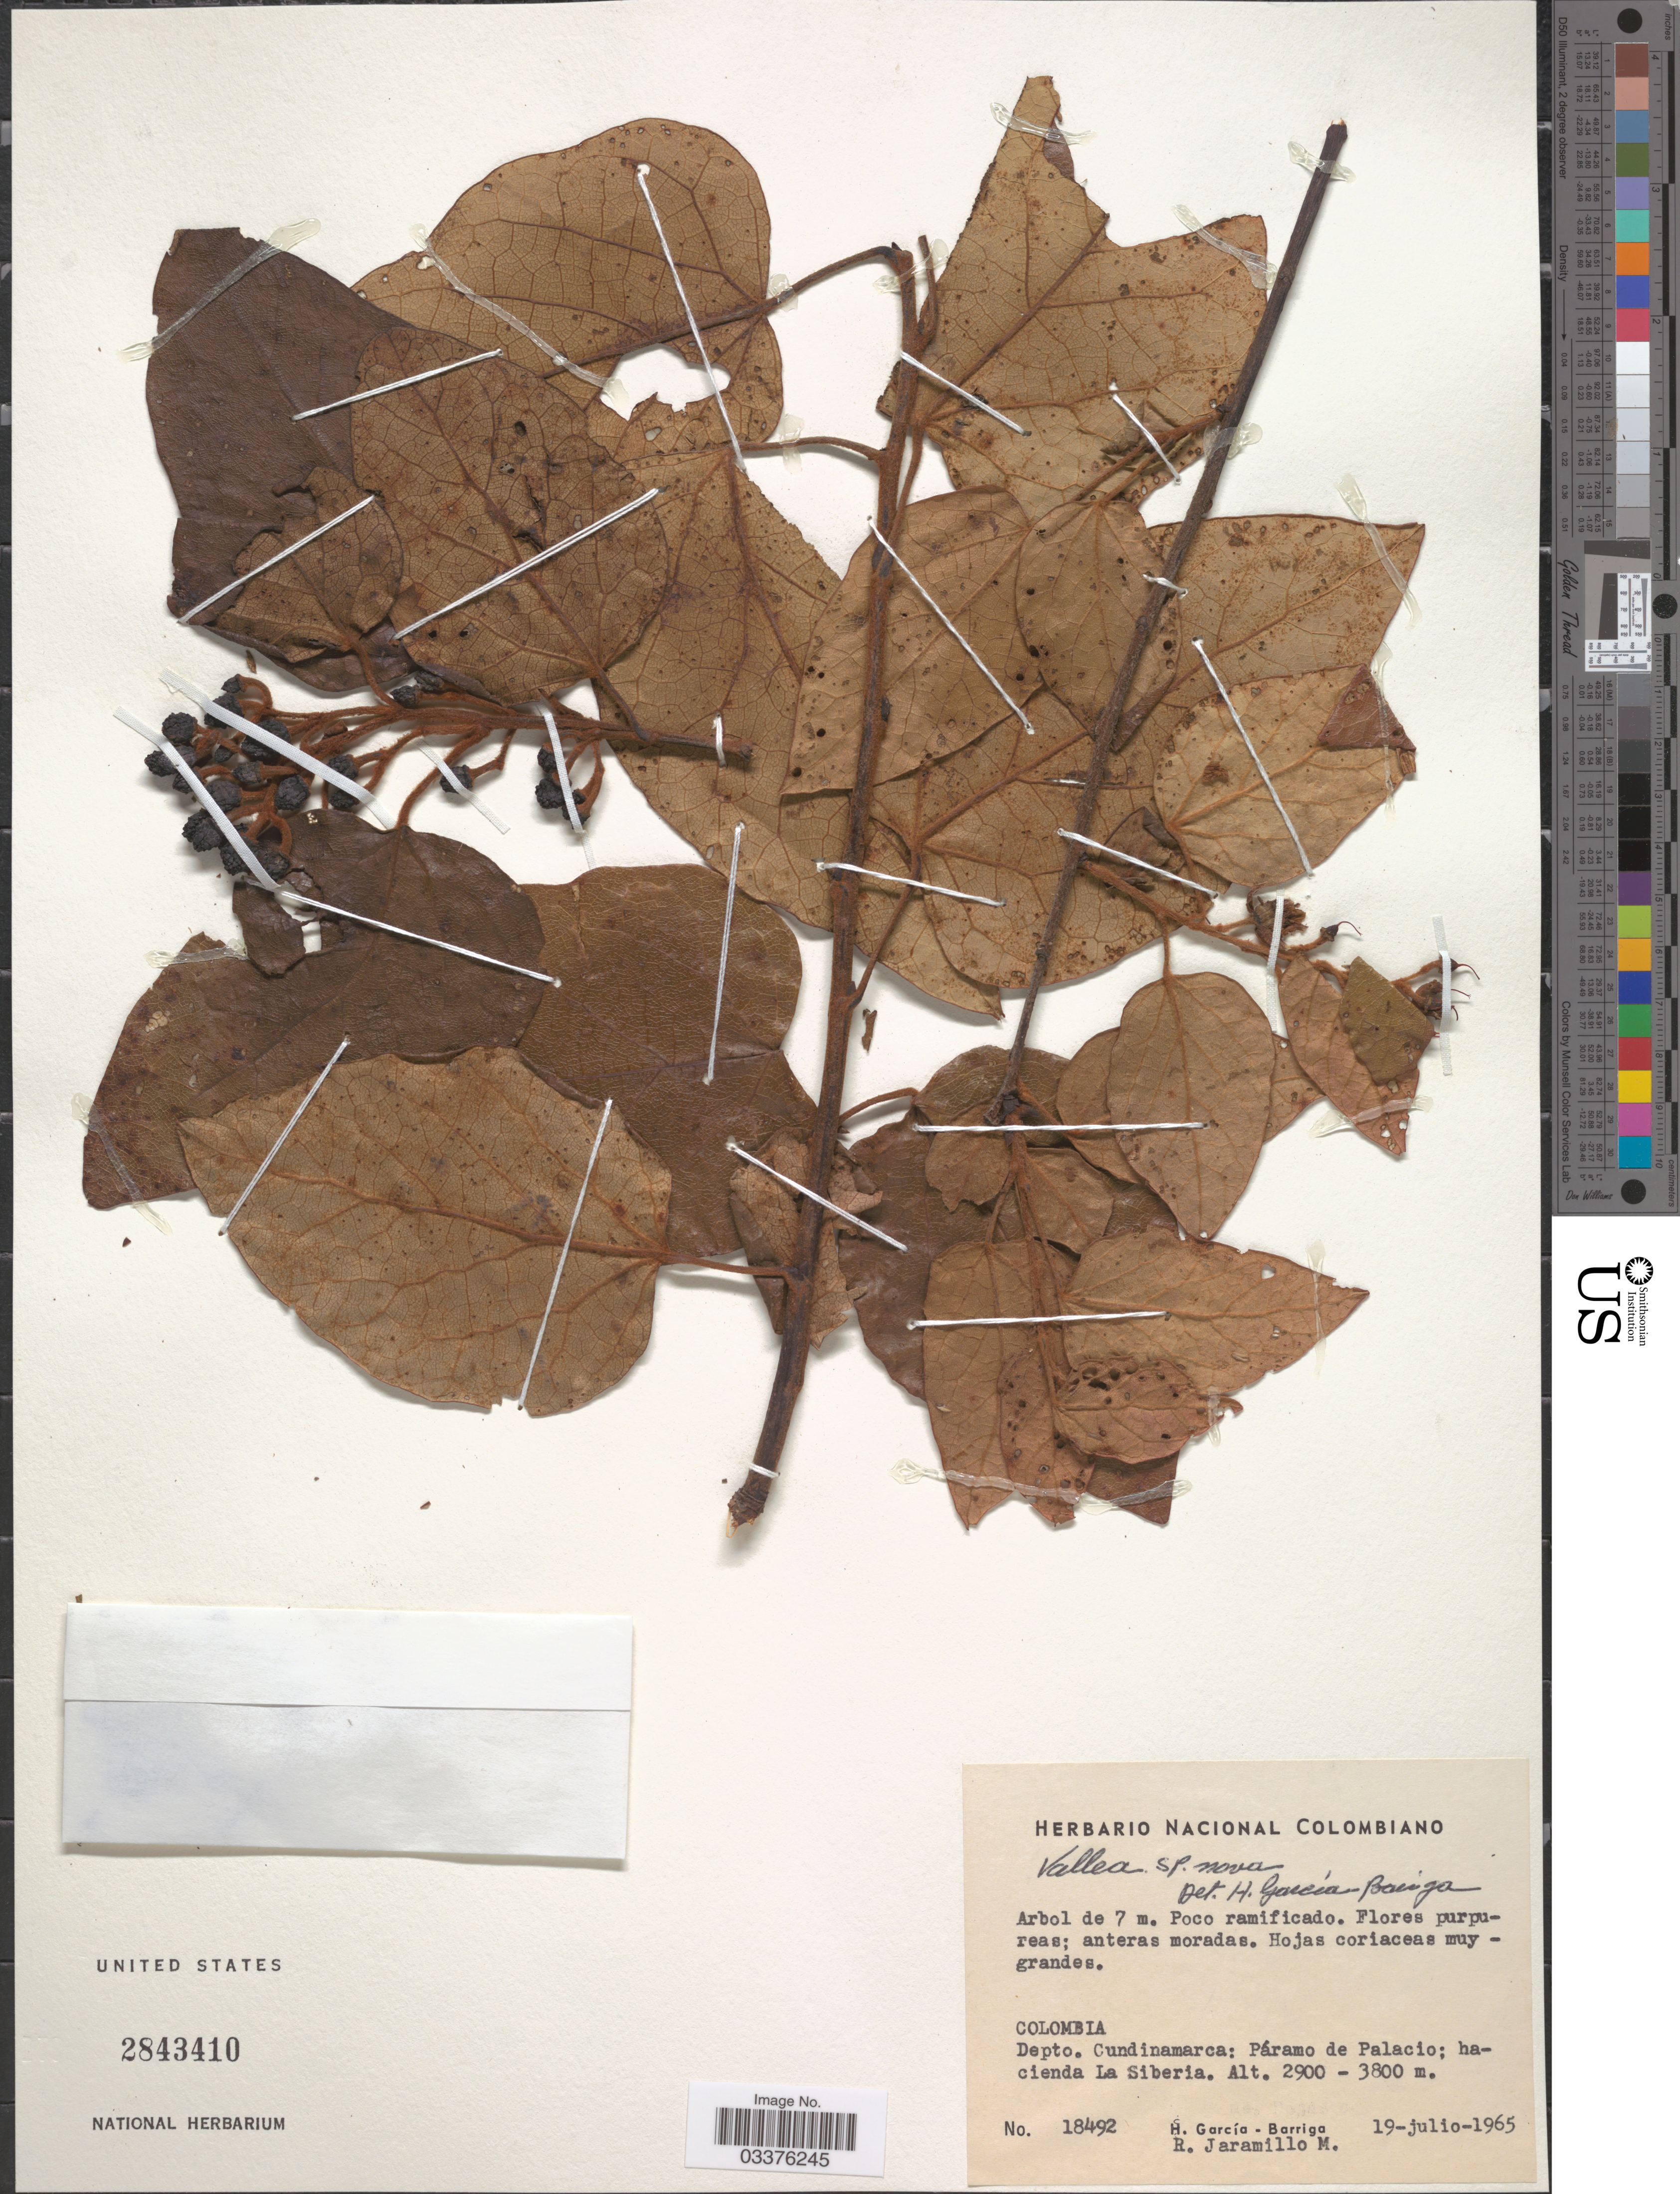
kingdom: Plantae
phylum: Tracheophyta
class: Magnoliopsida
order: Oxalidales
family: Elaeocarpaceae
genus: Vallea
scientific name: Vallea sp.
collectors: H. García Barriga & R. Jaramillo M.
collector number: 18492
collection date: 1965-07-19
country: Colombia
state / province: Cundinamarca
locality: Depto. Cundinamarca: Páramo de Palacio; hacienda La Siberia.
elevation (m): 2900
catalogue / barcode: US 2843410